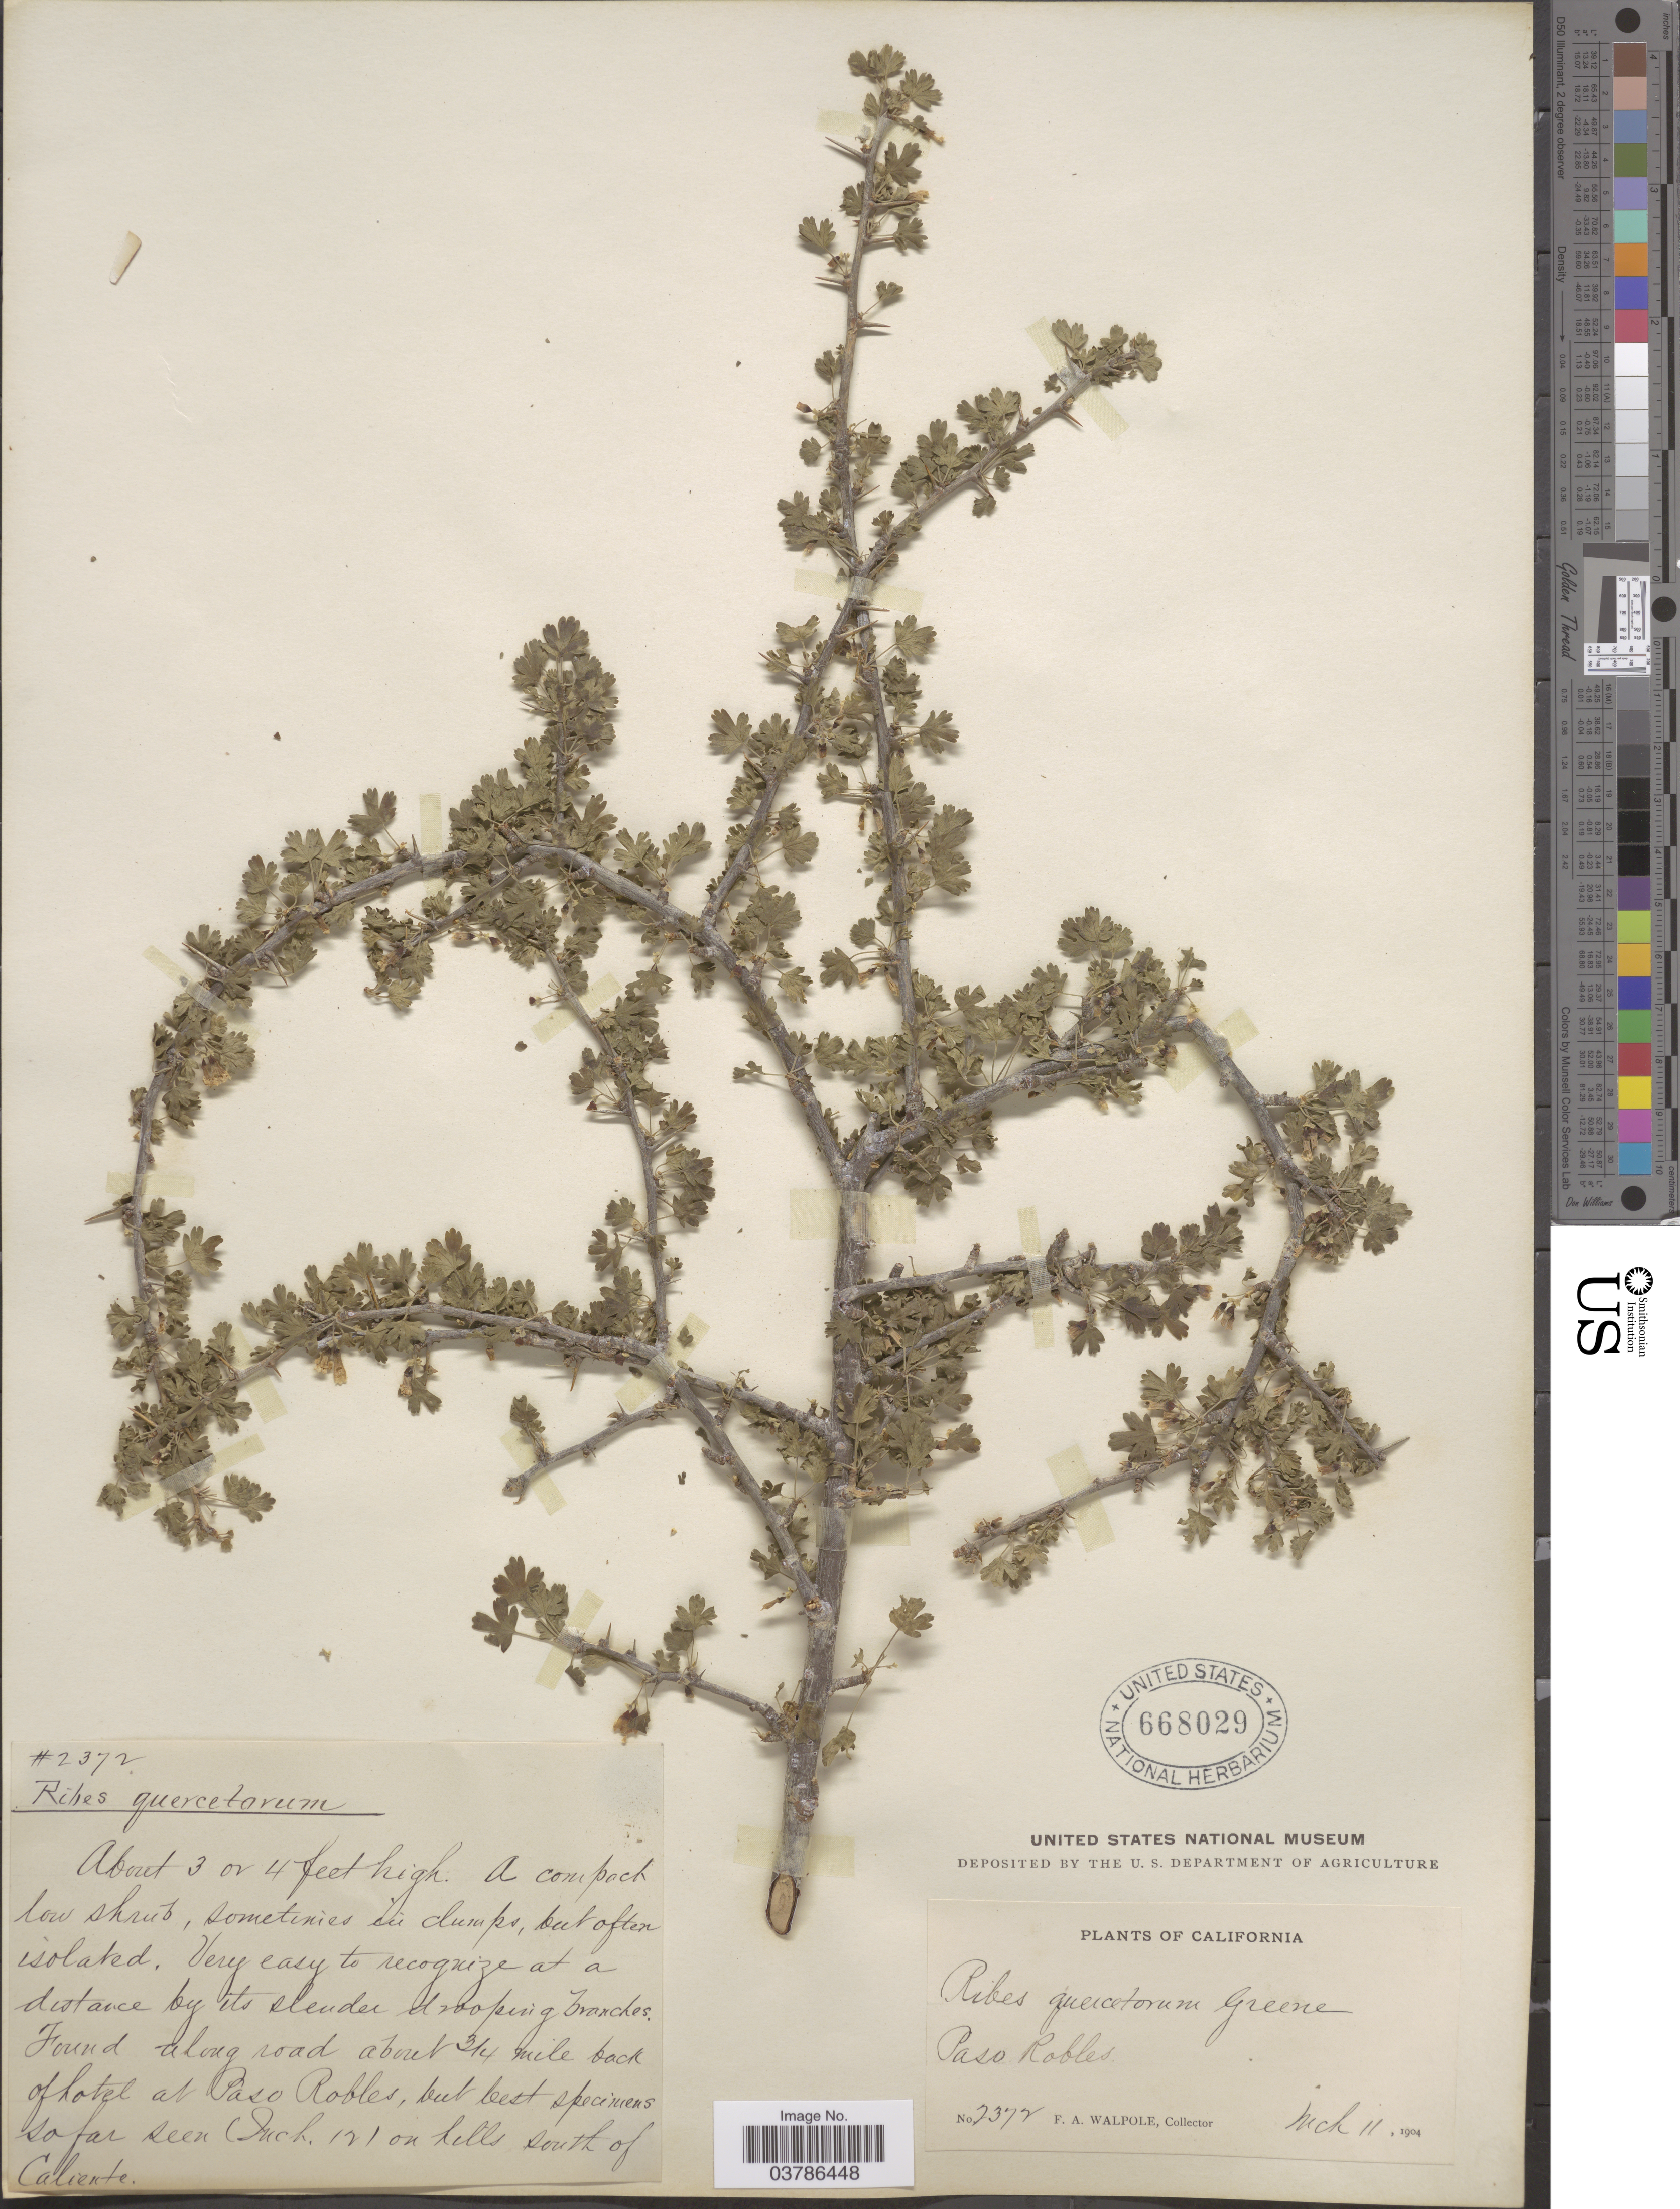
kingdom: Plantae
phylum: Tracheophyta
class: Magnoliopsida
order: Saxifragales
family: Grossulariaceae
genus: Ribes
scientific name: Ribes quercetorum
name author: Greene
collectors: F. Walpole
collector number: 2372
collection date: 1904-03-11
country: United States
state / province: California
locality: Along road about 3/4 mile back of hotel at Paso Robles, on hills south of Caliente. Paso Robles.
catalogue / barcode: US 668029